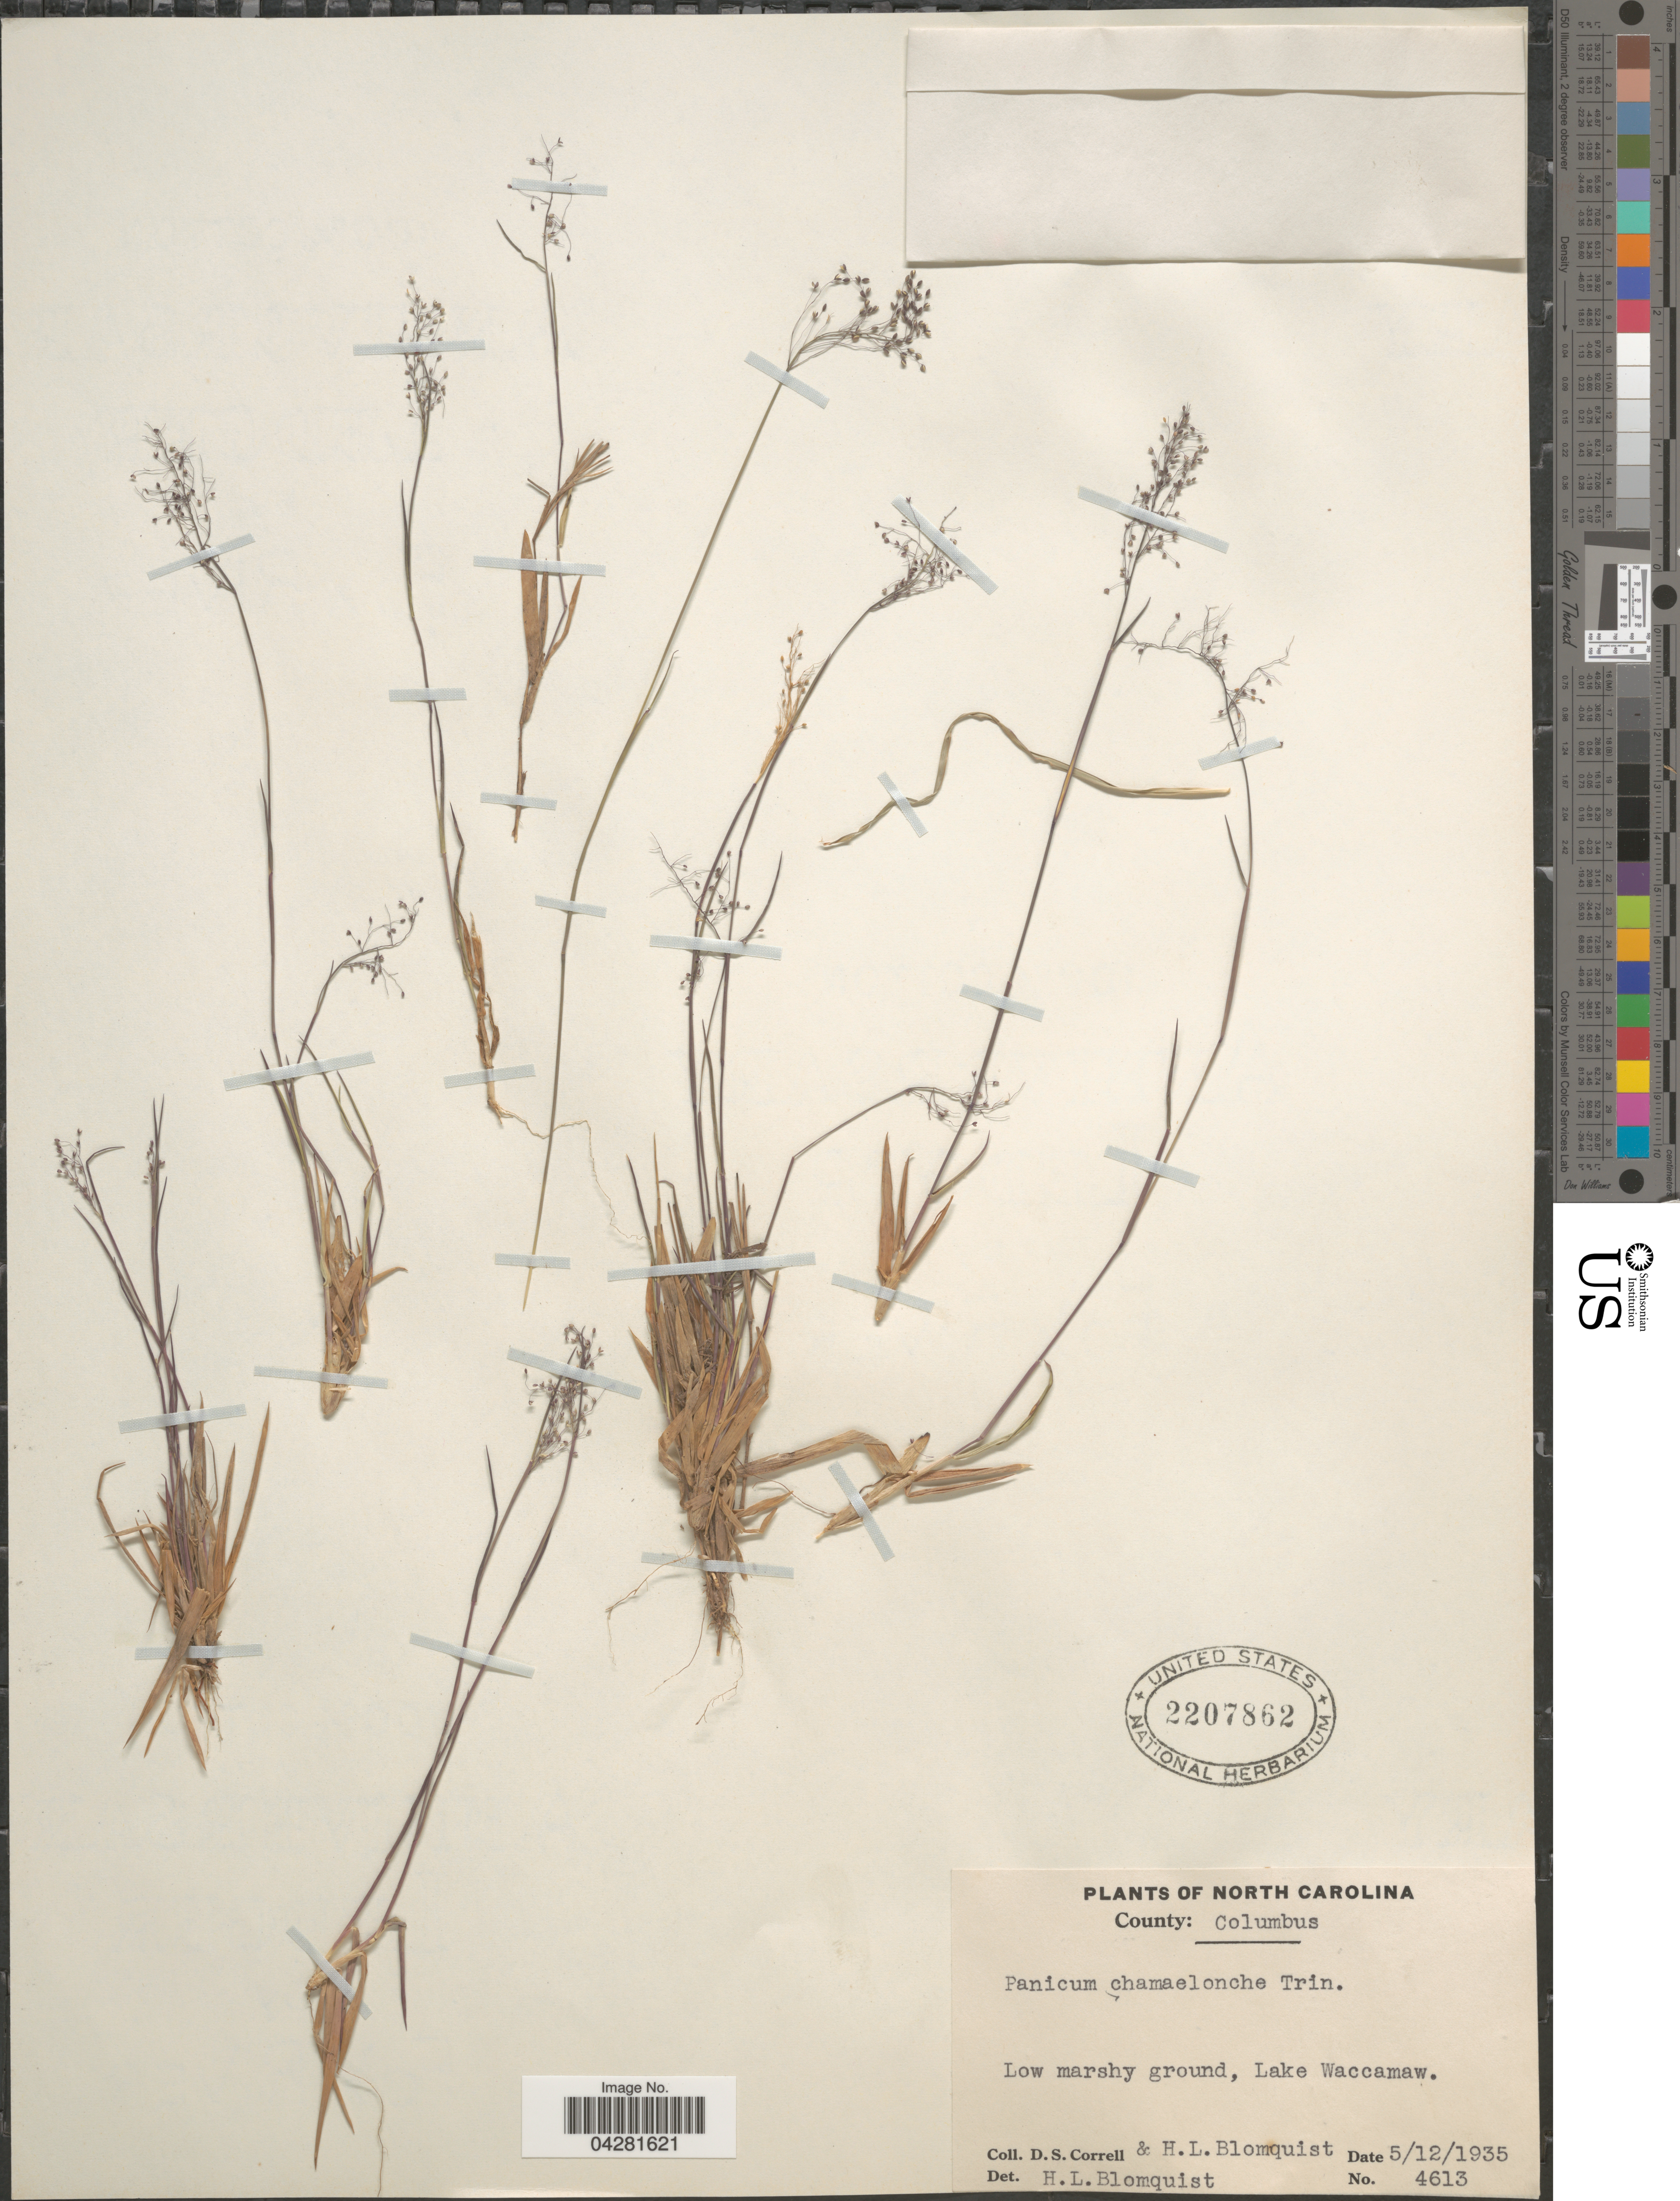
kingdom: Plantae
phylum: Tracheophyta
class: Liliopsida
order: Poales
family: Poaceae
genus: Dichanthelium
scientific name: Dichanthelium ensifolium var. ensifolium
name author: (Baldwin ex Elliot) Gould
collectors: D. S. Correll & H. Blomquist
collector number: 4613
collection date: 1935-05-12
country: United States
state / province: North Carolina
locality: County: Columbus. Low marshy ground, Lake Waccamaw.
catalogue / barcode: US 2207862